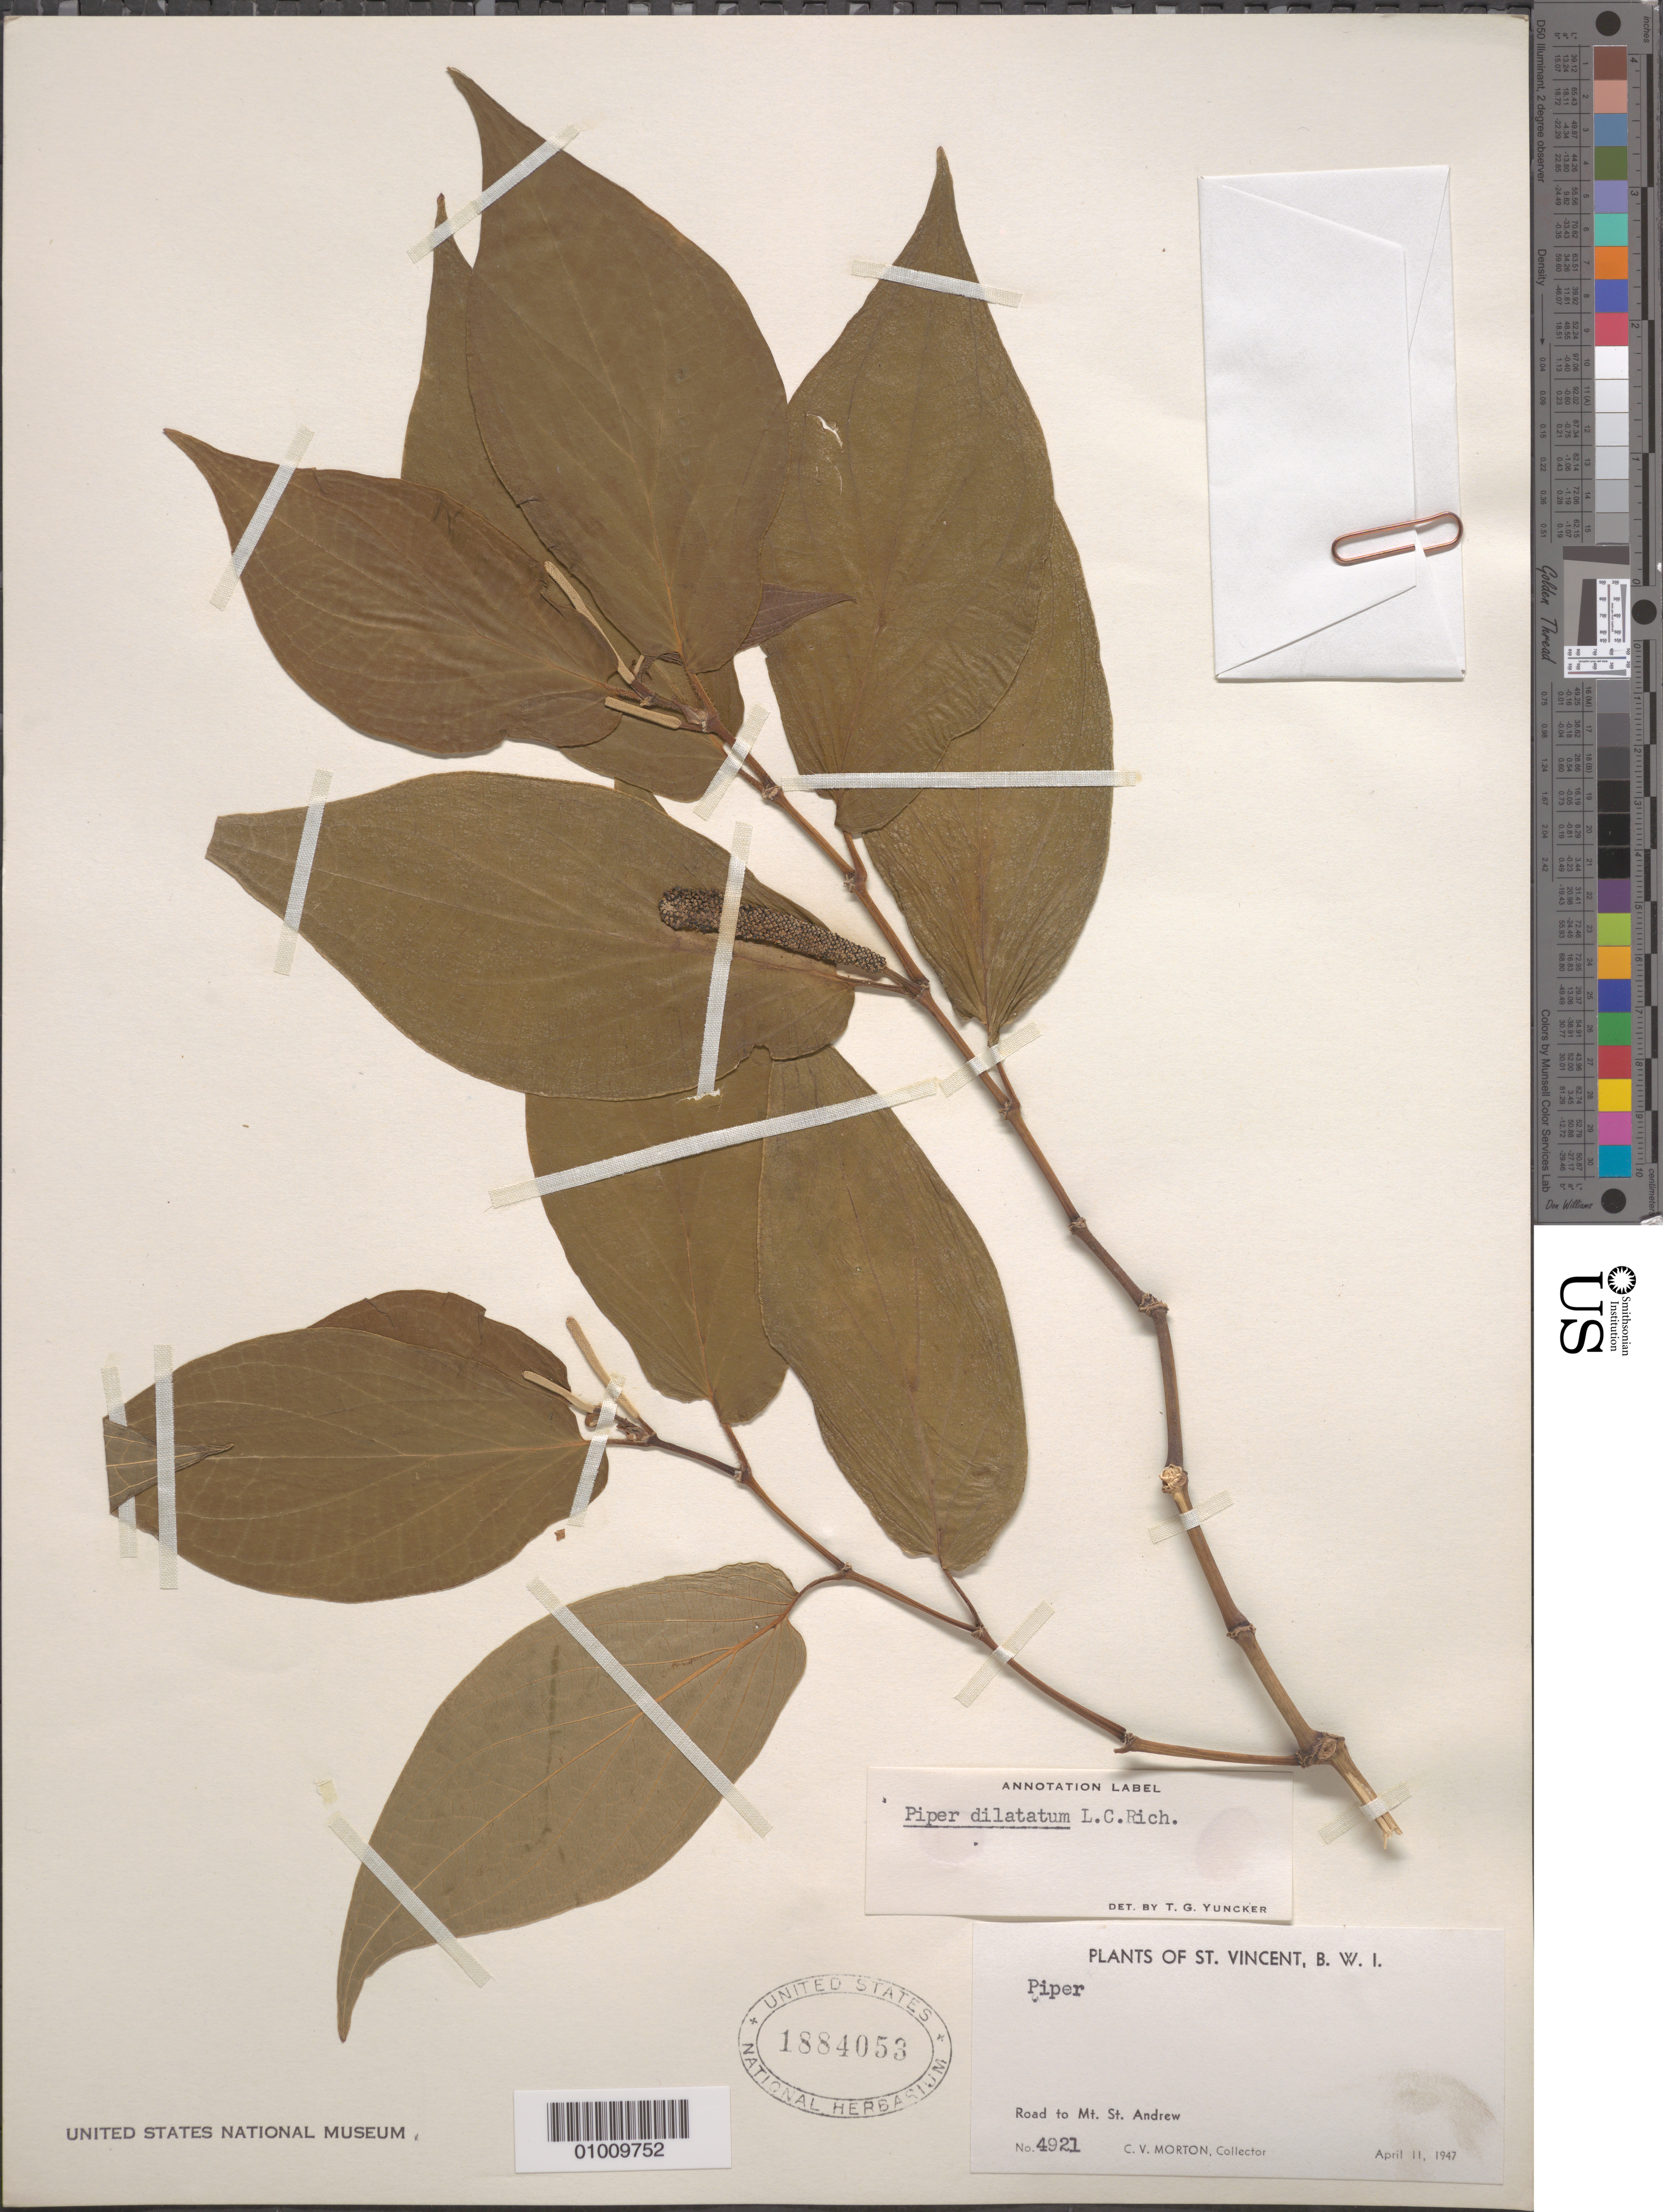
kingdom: Plantae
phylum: Tracheophyta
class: Magnoliopsida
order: Piperales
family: Piperaceae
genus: Piper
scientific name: Piper dilatatum var. dilatatum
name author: Rich.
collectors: C. V. Morton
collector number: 4921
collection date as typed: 11 Apr 1947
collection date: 1947-04-11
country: St. Vincent - Grenadines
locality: Road to Mt. St. Andrew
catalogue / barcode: US 1884053